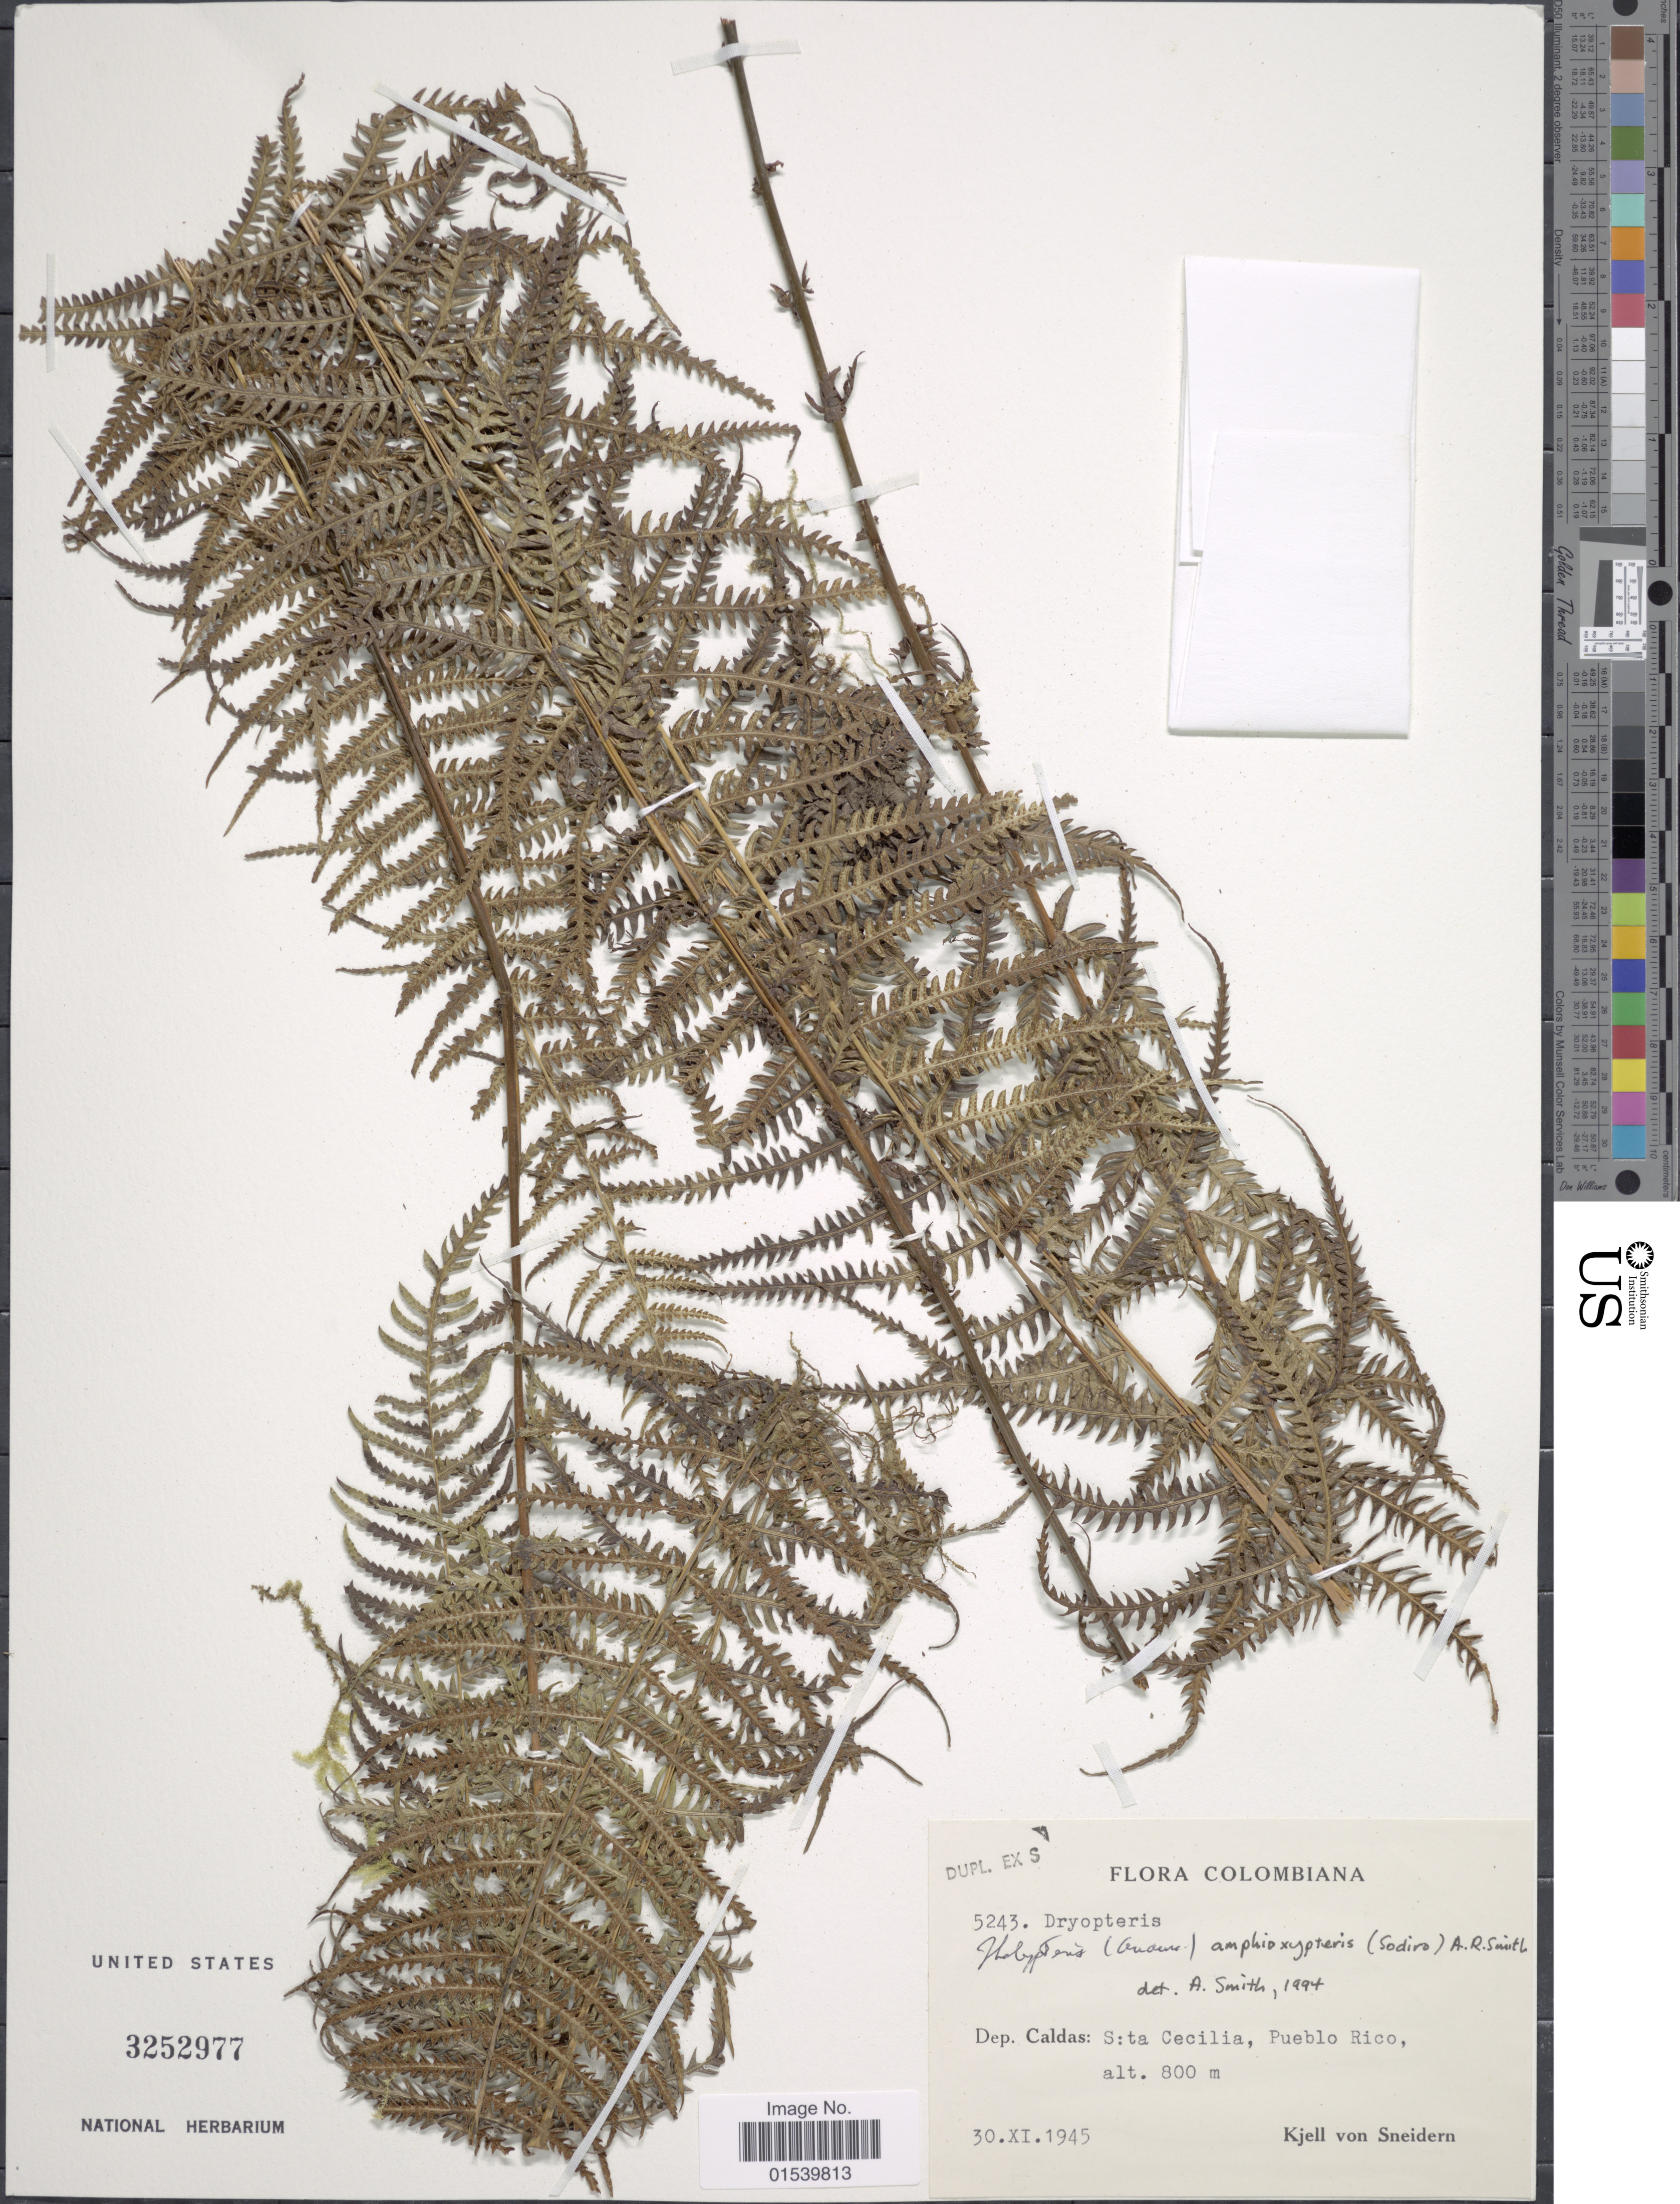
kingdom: Plantae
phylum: Tracheophyta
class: Polypodiopsida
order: Polypodiales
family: Thelypteridaceae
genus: Amauropelta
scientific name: Amauropelta amphioxypteris (Sodiro) comb. nov., ined. 2015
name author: (Sodiro)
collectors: K. von Sneidern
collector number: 5243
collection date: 1945-11-30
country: Colombia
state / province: Caldas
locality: Dep. Caldas: S:ta Cecilia, Pueblo Rico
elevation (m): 800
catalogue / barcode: US 3252977